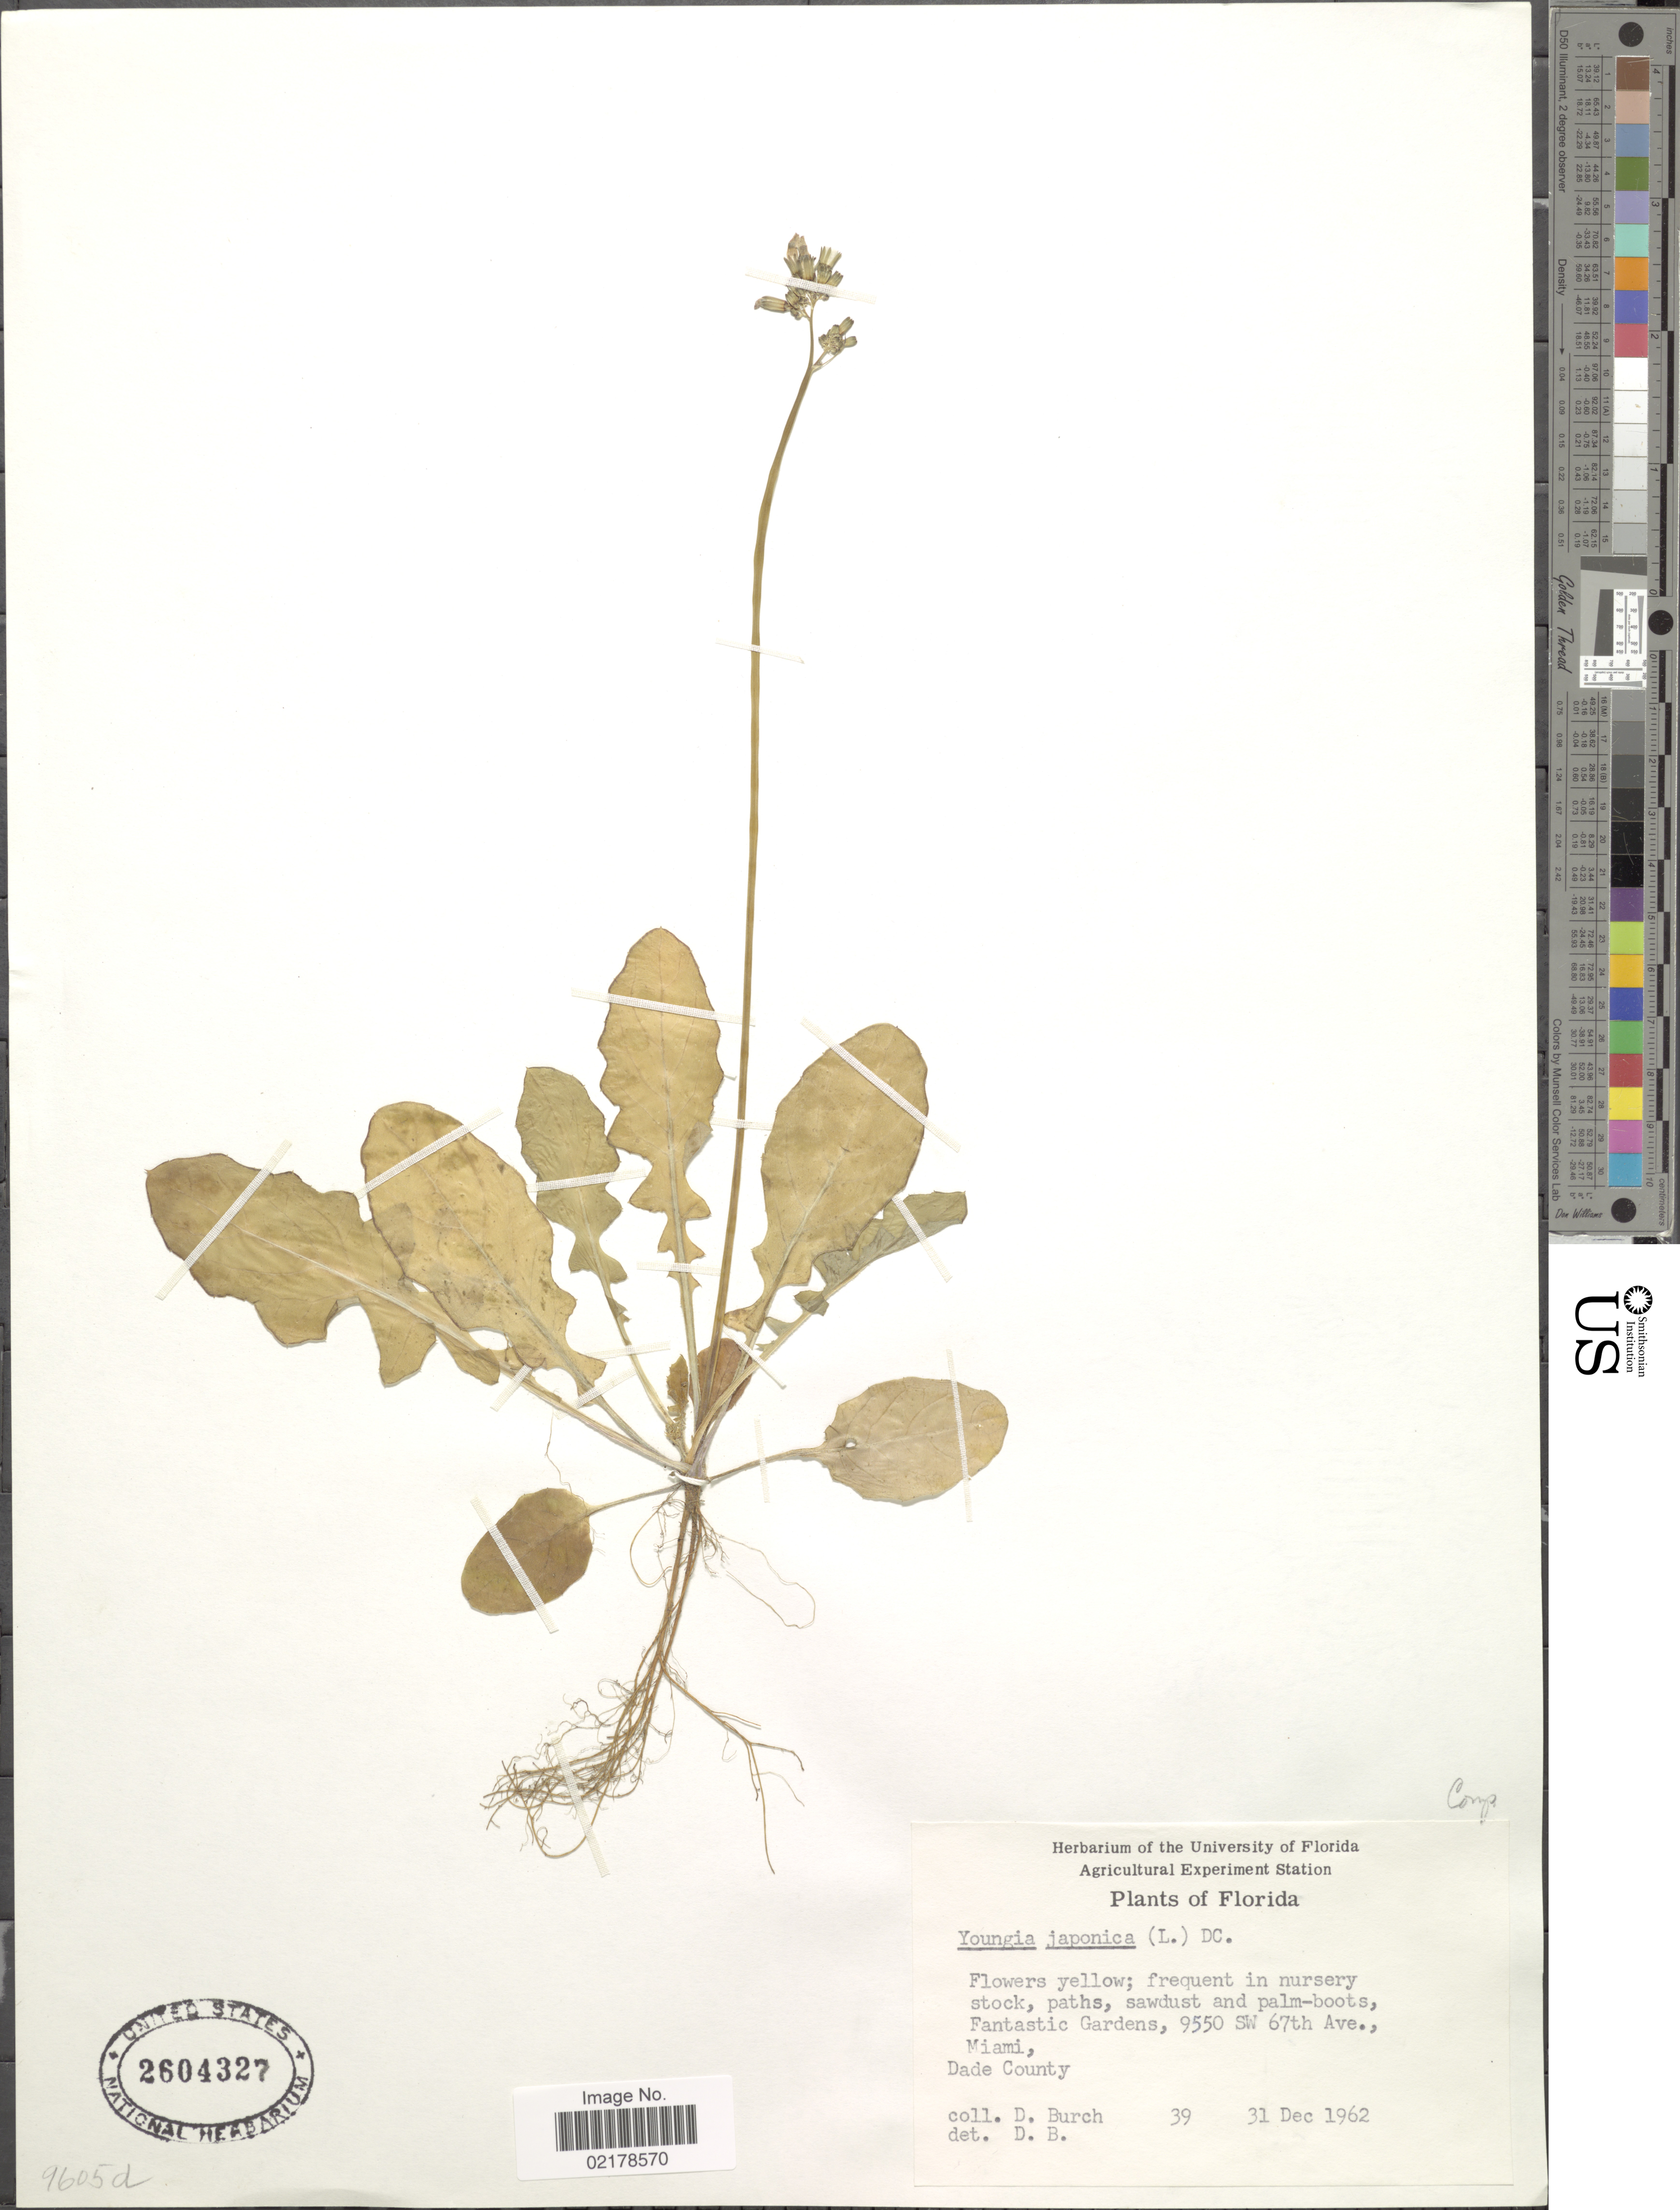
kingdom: Plantae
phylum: Tracheophyta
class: Magnoliopsida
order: Asterales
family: Asteraceae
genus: Youngia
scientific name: Youngia japonica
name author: (L.) DC.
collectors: D. Burch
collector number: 39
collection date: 1962-12-31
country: United States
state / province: Florida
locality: Fantastic Gardens, 9550 SW 67th Ave., Miami Dade County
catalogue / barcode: US 2604327